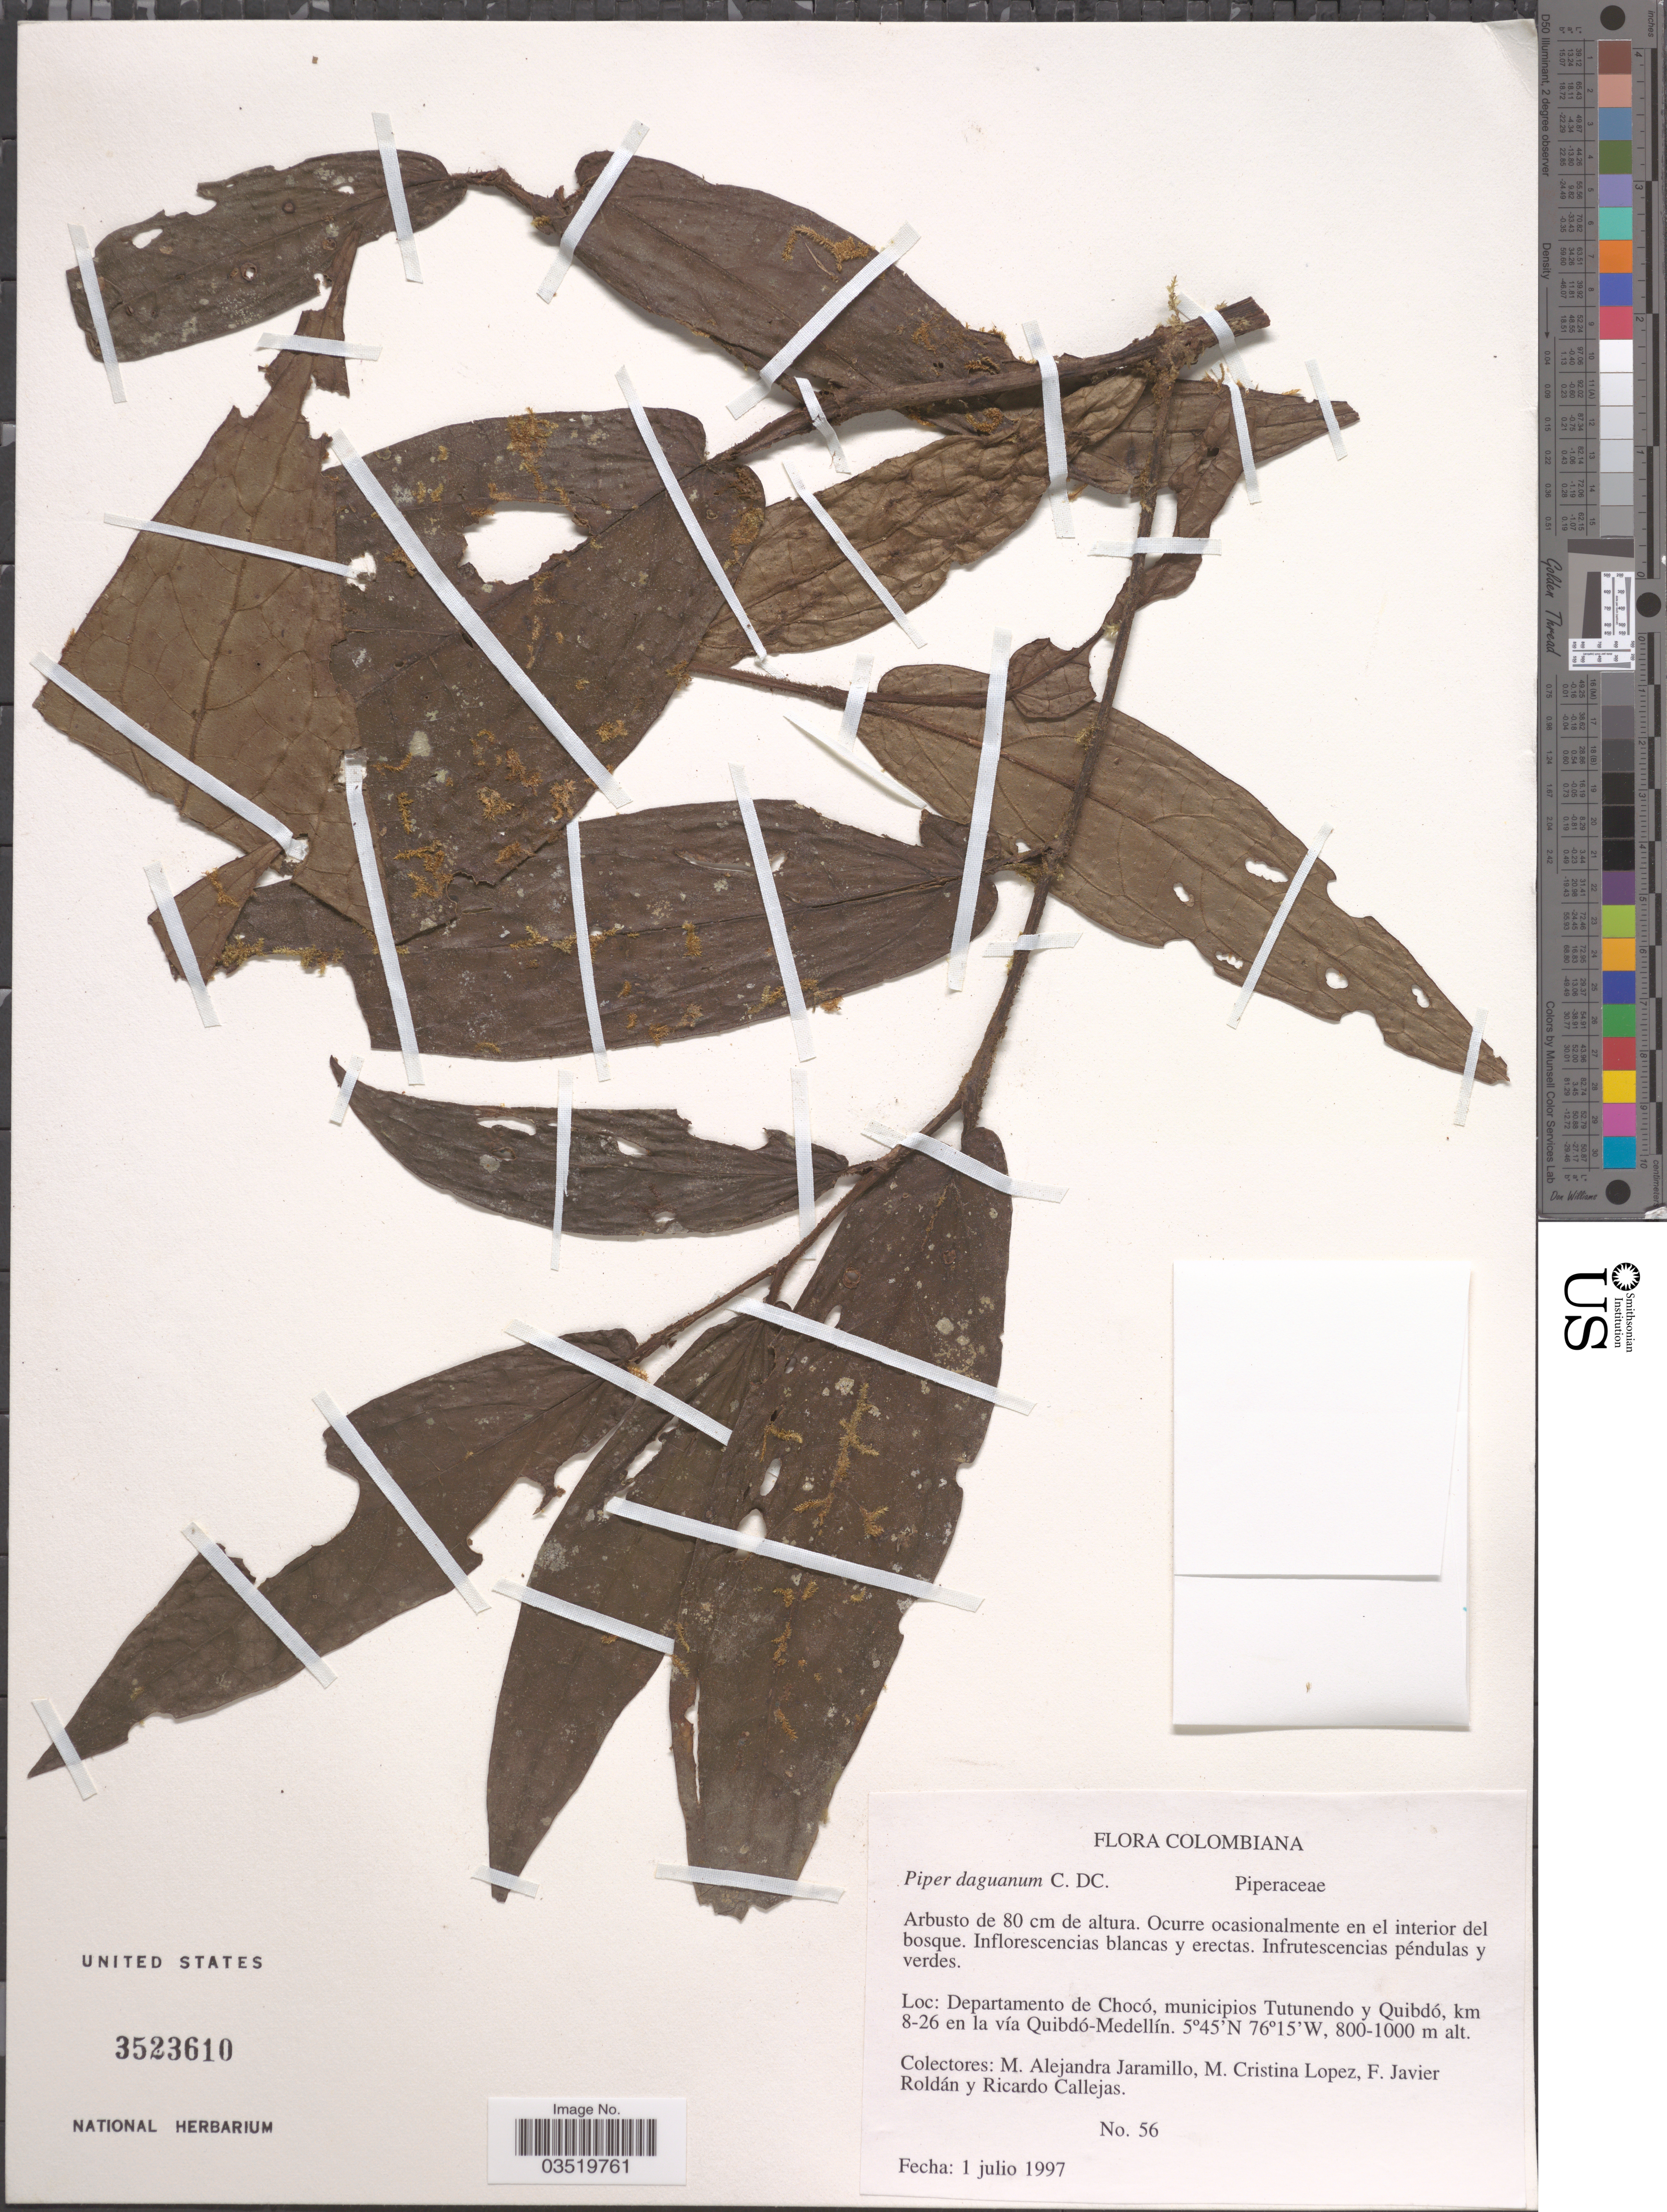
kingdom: Plantae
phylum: Tracheophyta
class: Magnoliopsida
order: Piperales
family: Piperaceae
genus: Piper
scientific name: Piper daguanum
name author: C. DC.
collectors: M. A. Jaramillo, M. Lopez, F. J. Roldán & R. Callejas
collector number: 56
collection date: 1997-07-01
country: Colombia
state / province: Chocó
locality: Departamento de Chocó, municipios Tutunendo y Quibdó, km 8-26 en la vía Quibdó-Medellín.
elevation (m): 800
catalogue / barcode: US 3523610